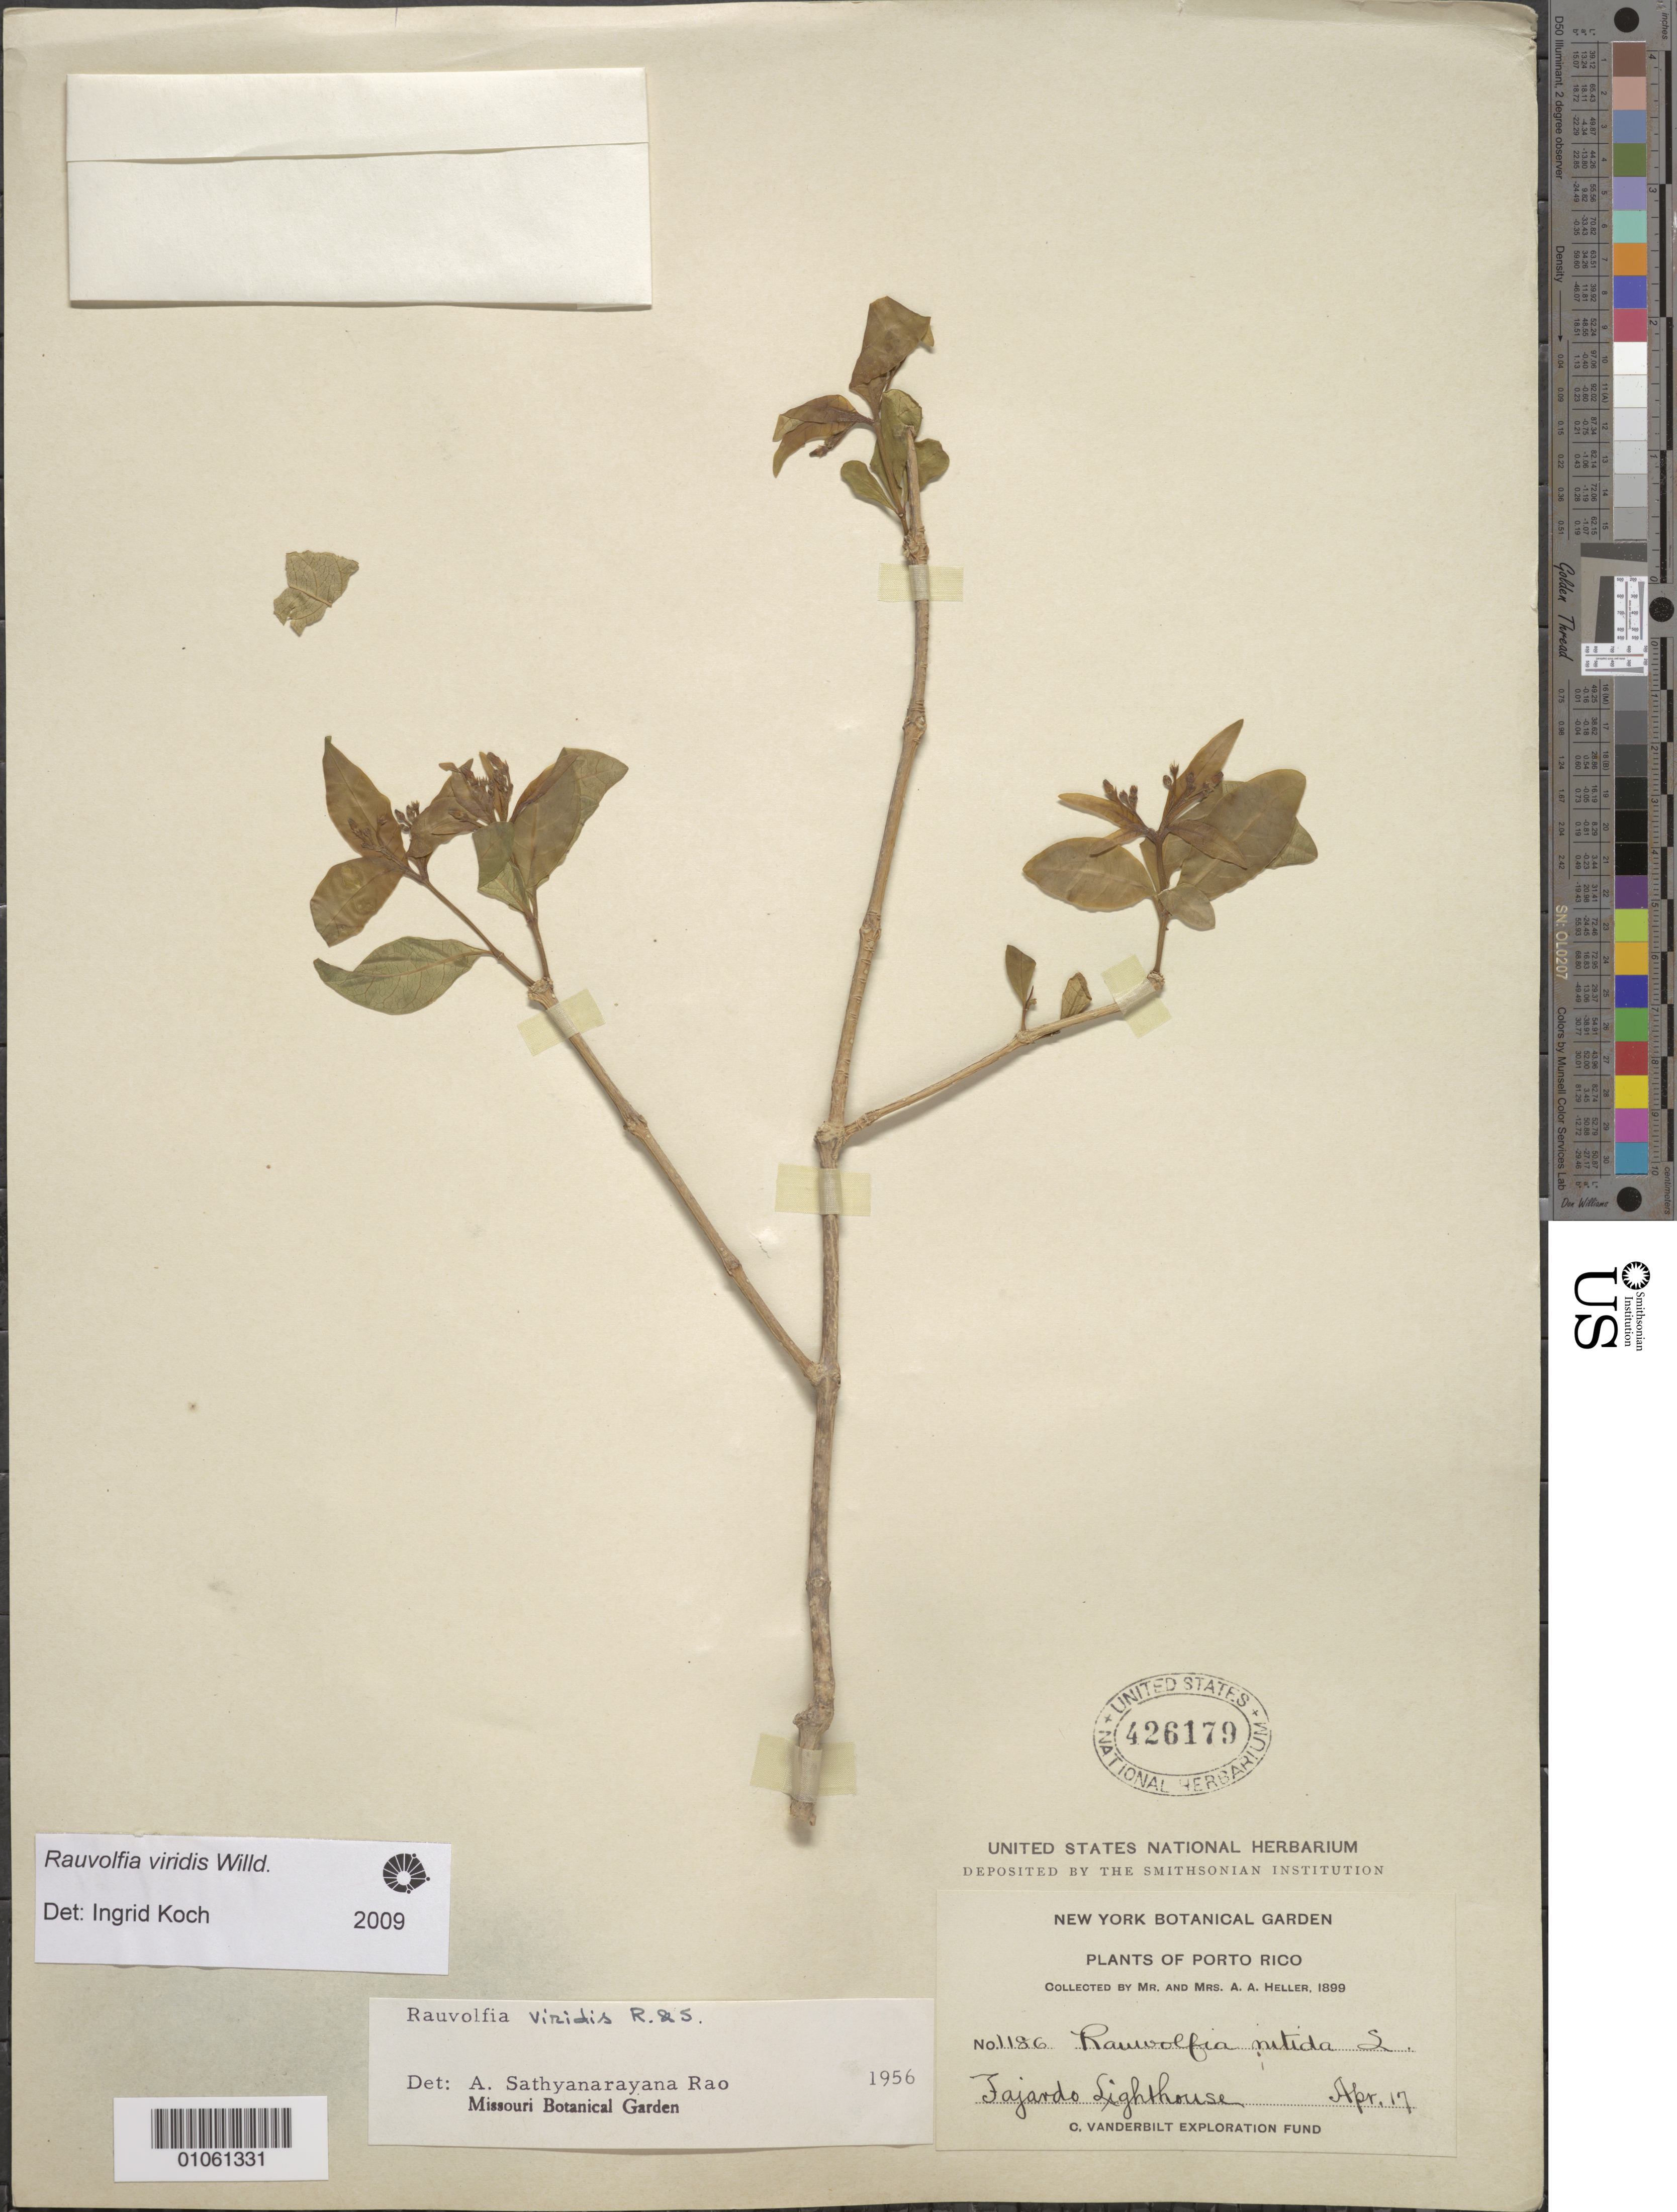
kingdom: Plantae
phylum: Tracheophyta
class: Magnoliopsida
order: Gentianales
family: Apocynaceae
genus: Rauvolfia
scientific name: Rauvolfia viridis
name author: Willd. ex Roem. & Schult.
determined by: Koch, I.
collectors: A. A. Heller & E. G. Heller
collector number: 1186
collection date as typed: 17 Apr 1899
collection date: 1899-04-17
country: Puerto Rico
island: Puerto Rico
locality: Fajardo Lighthouse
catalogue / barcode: US 426179